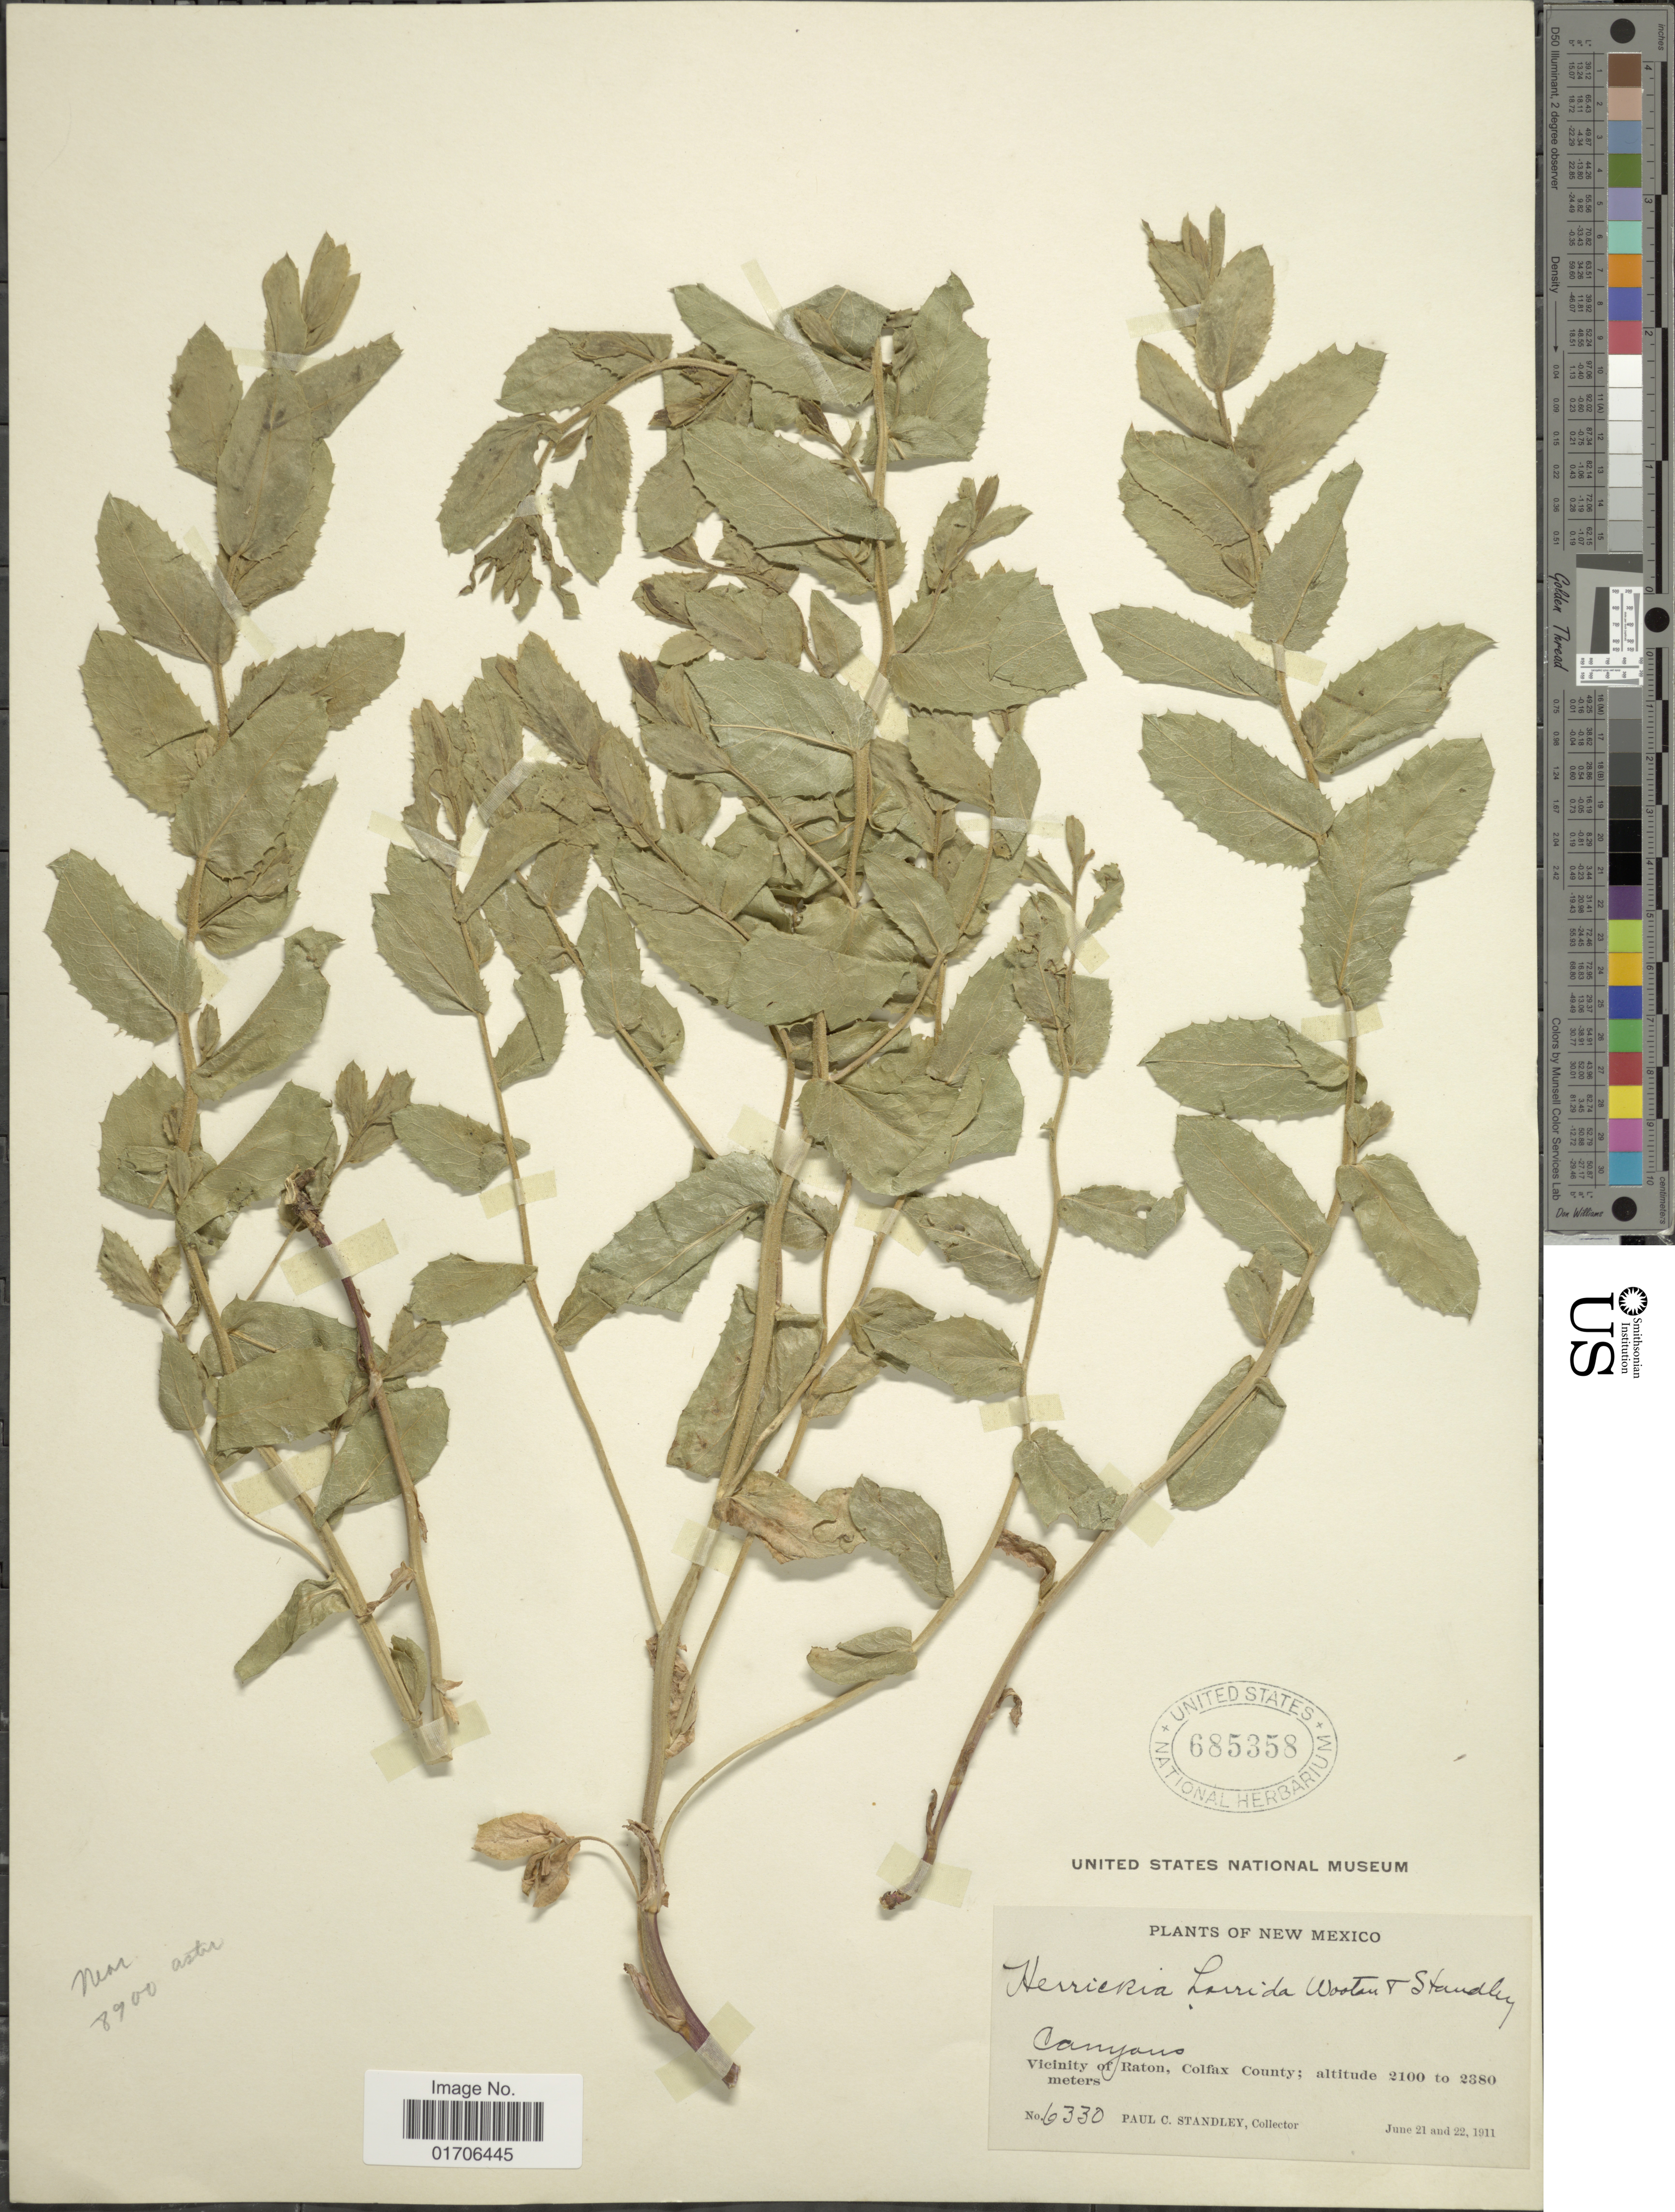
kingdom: Plantae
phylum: Tracheophyta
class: Magnoliopsida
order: Asterales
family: Asteraceae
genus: Eurybia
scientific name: Eurybia horrida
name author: (Wooton & Standl.) G.L. Nesom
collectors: P. C. Standley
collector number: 6330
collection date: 1911-06-21/1911-06-22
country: United States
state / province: New Mexico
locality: New Mexico. Canyons. Vicinity of Raton, Colfax County.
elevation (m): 2100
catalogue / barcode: US 685358